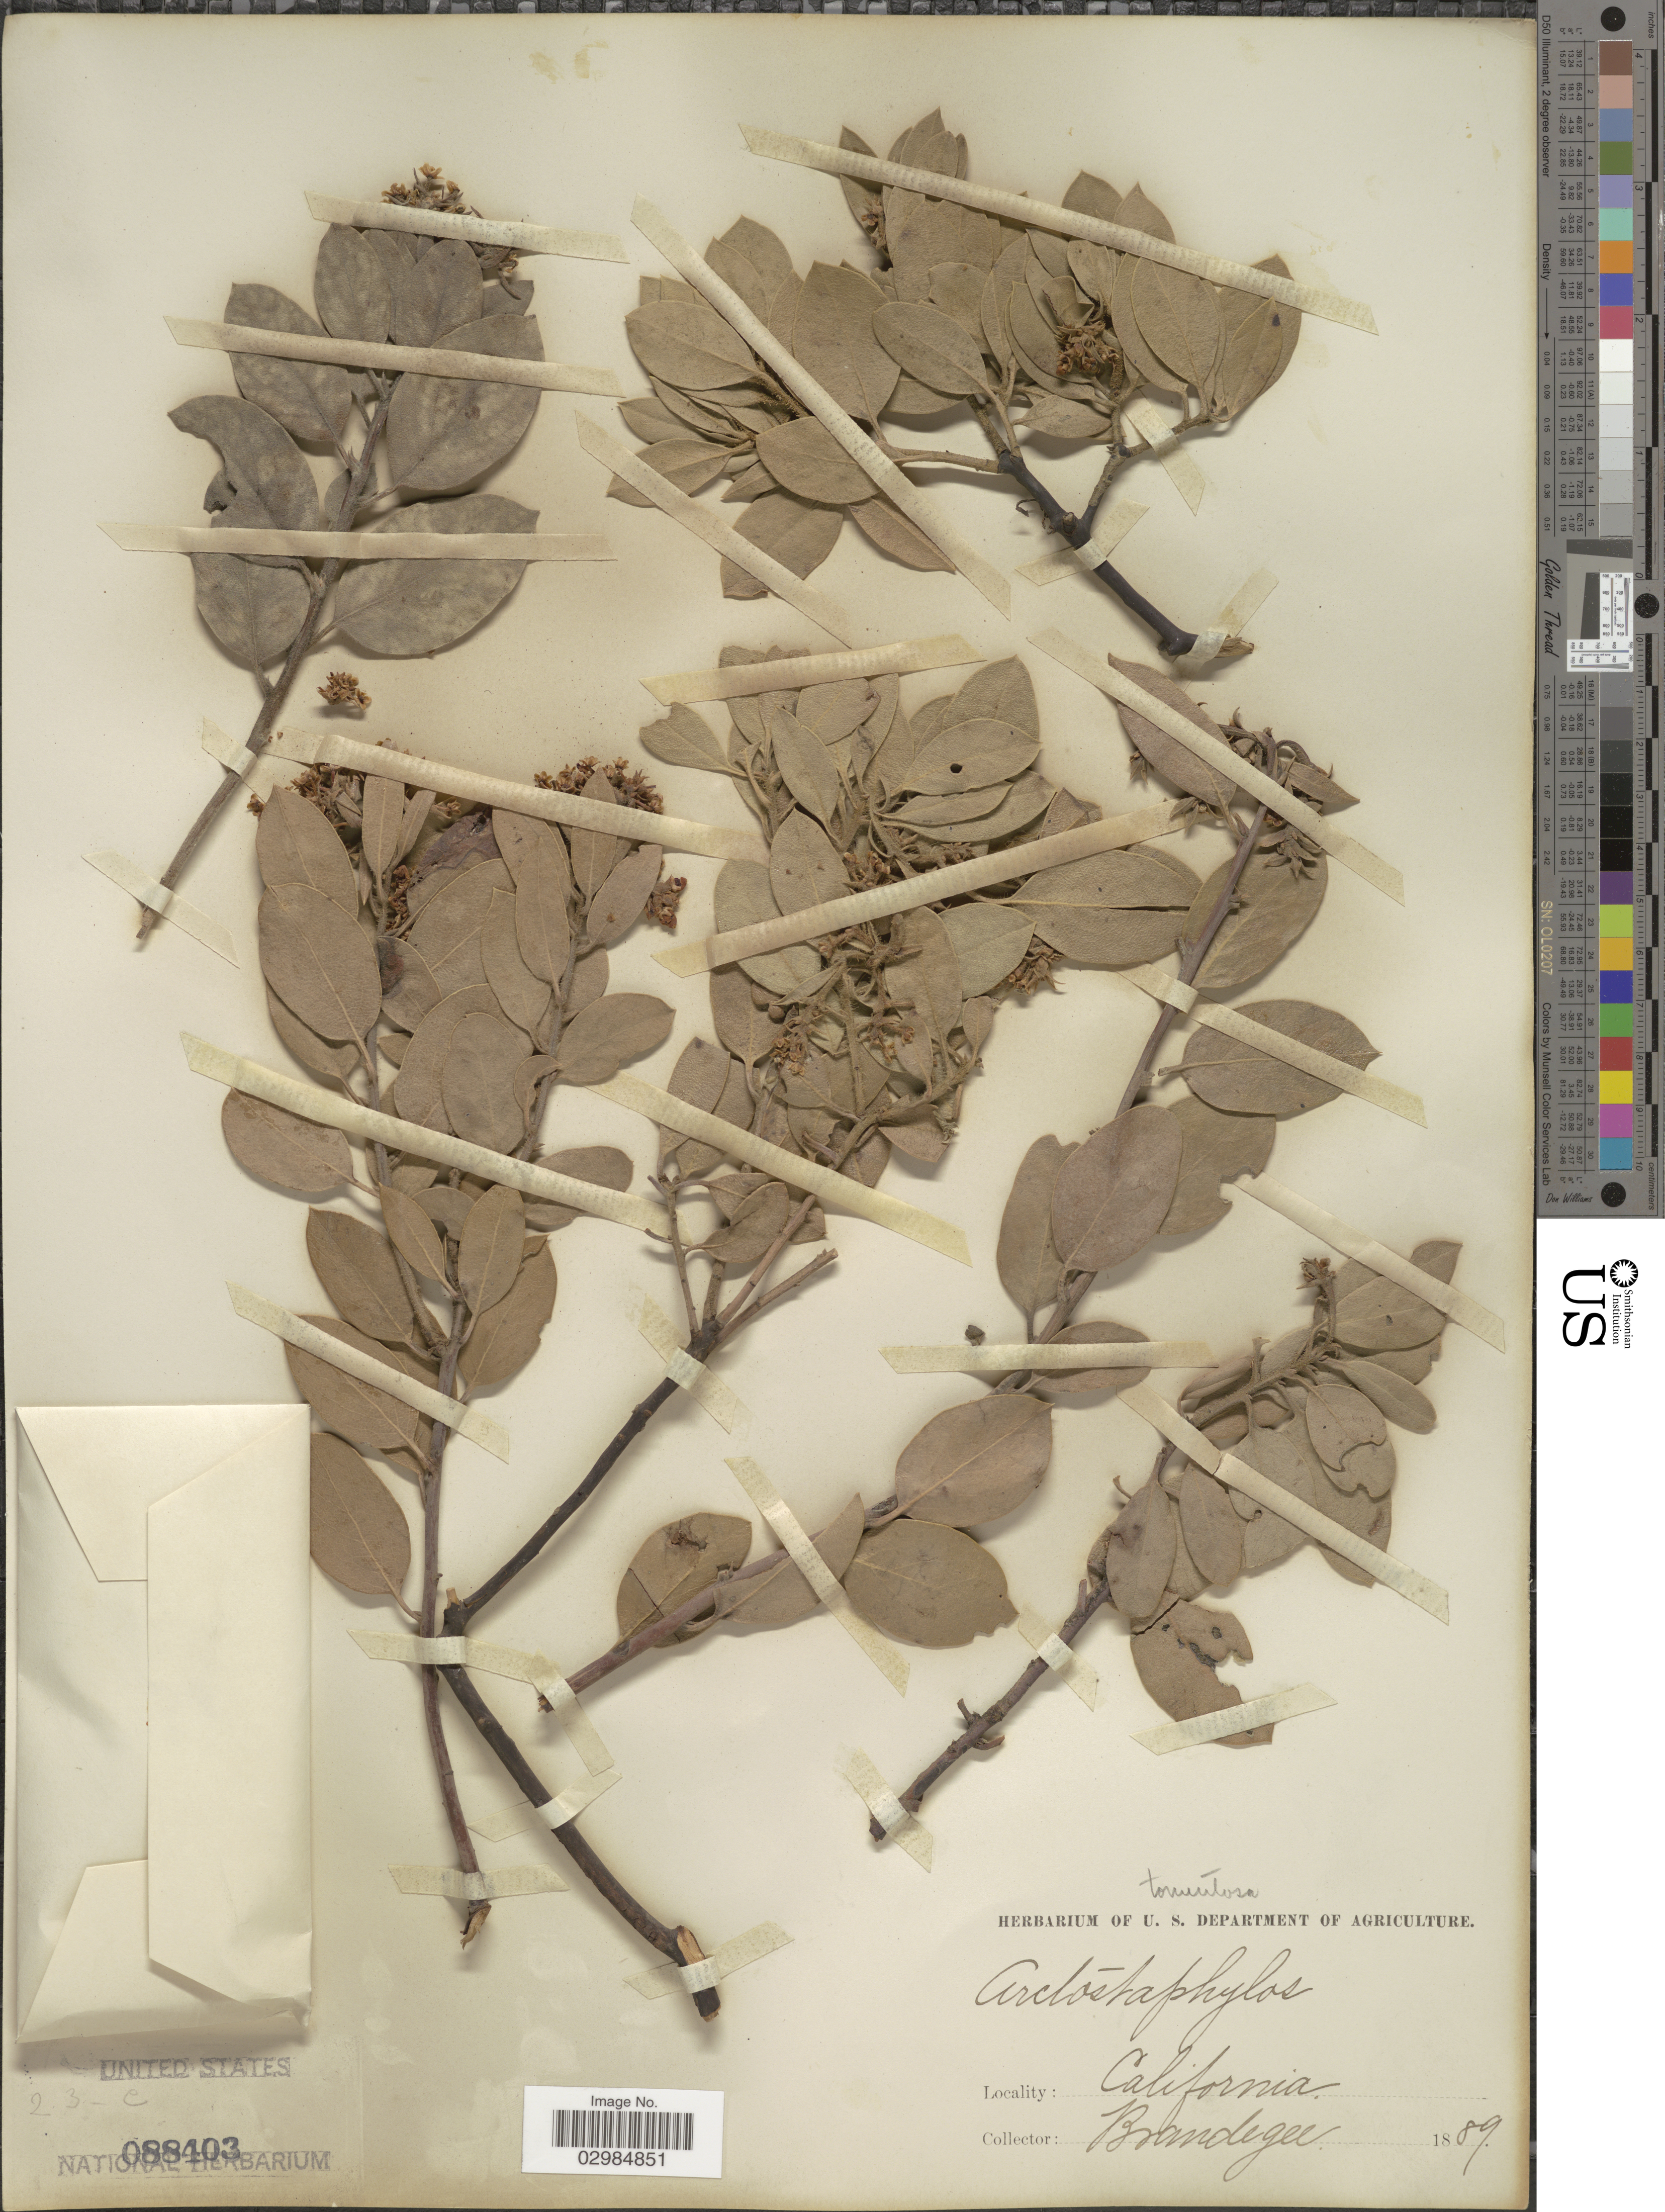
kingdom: Plantae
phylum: Tracheophyta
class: Magnoliopsida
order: Ericales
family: Ericaceae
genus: Arctostaphylos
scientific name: Arctostaphylos tomentosa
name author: (Pursh) Lindl.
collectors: -- Brandegee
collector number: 23-C?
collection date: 1889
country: United States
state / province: California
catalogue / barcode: US 88403